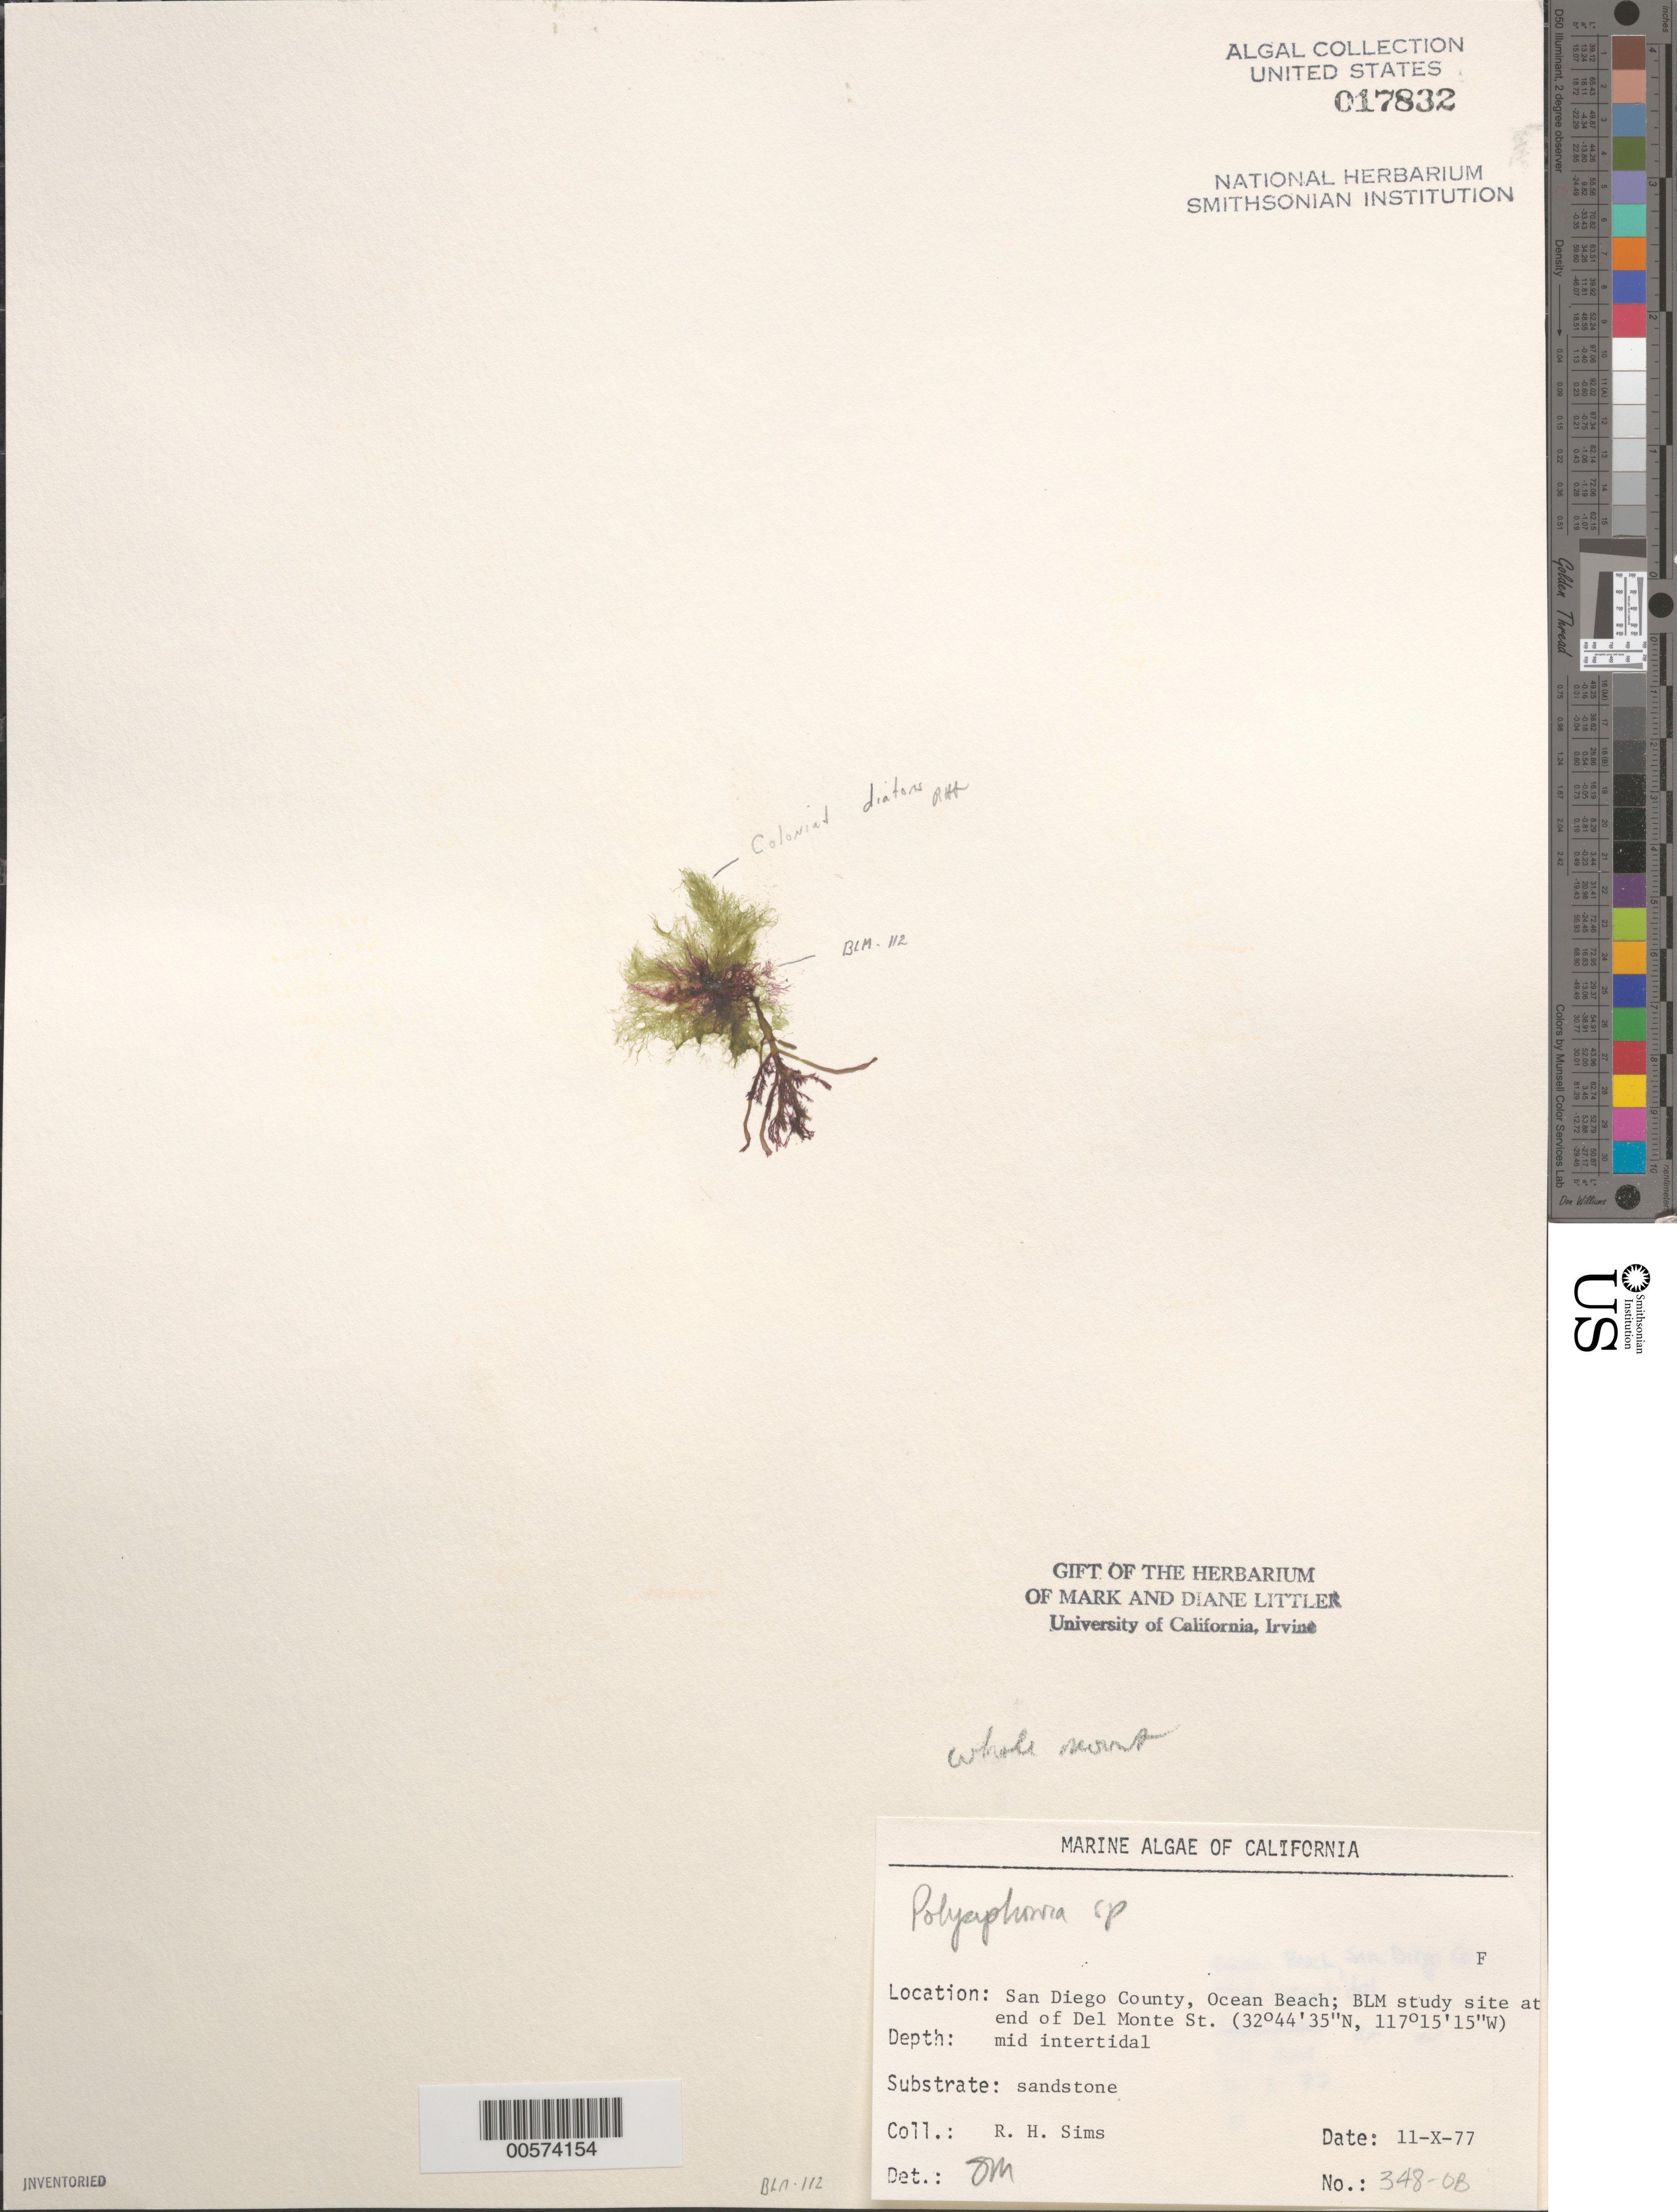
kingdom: Plantae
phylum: Rhodophyta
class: Florideophyceae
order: Ceramiales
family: Rhodomelaceae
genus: Polysiphonia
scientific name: Polysiphonia sp.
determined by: Murray, S. N.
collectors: R. H. Sims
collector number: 348-ob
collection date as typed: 11 Oct 1977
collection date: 1977-10-11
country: United States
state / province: California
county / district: San Diego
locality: Ocean Beach, end of Del Monte Street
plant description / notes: BLM-SOCALBIGHT Rocky Intertidal Survey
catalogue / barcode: US 17832